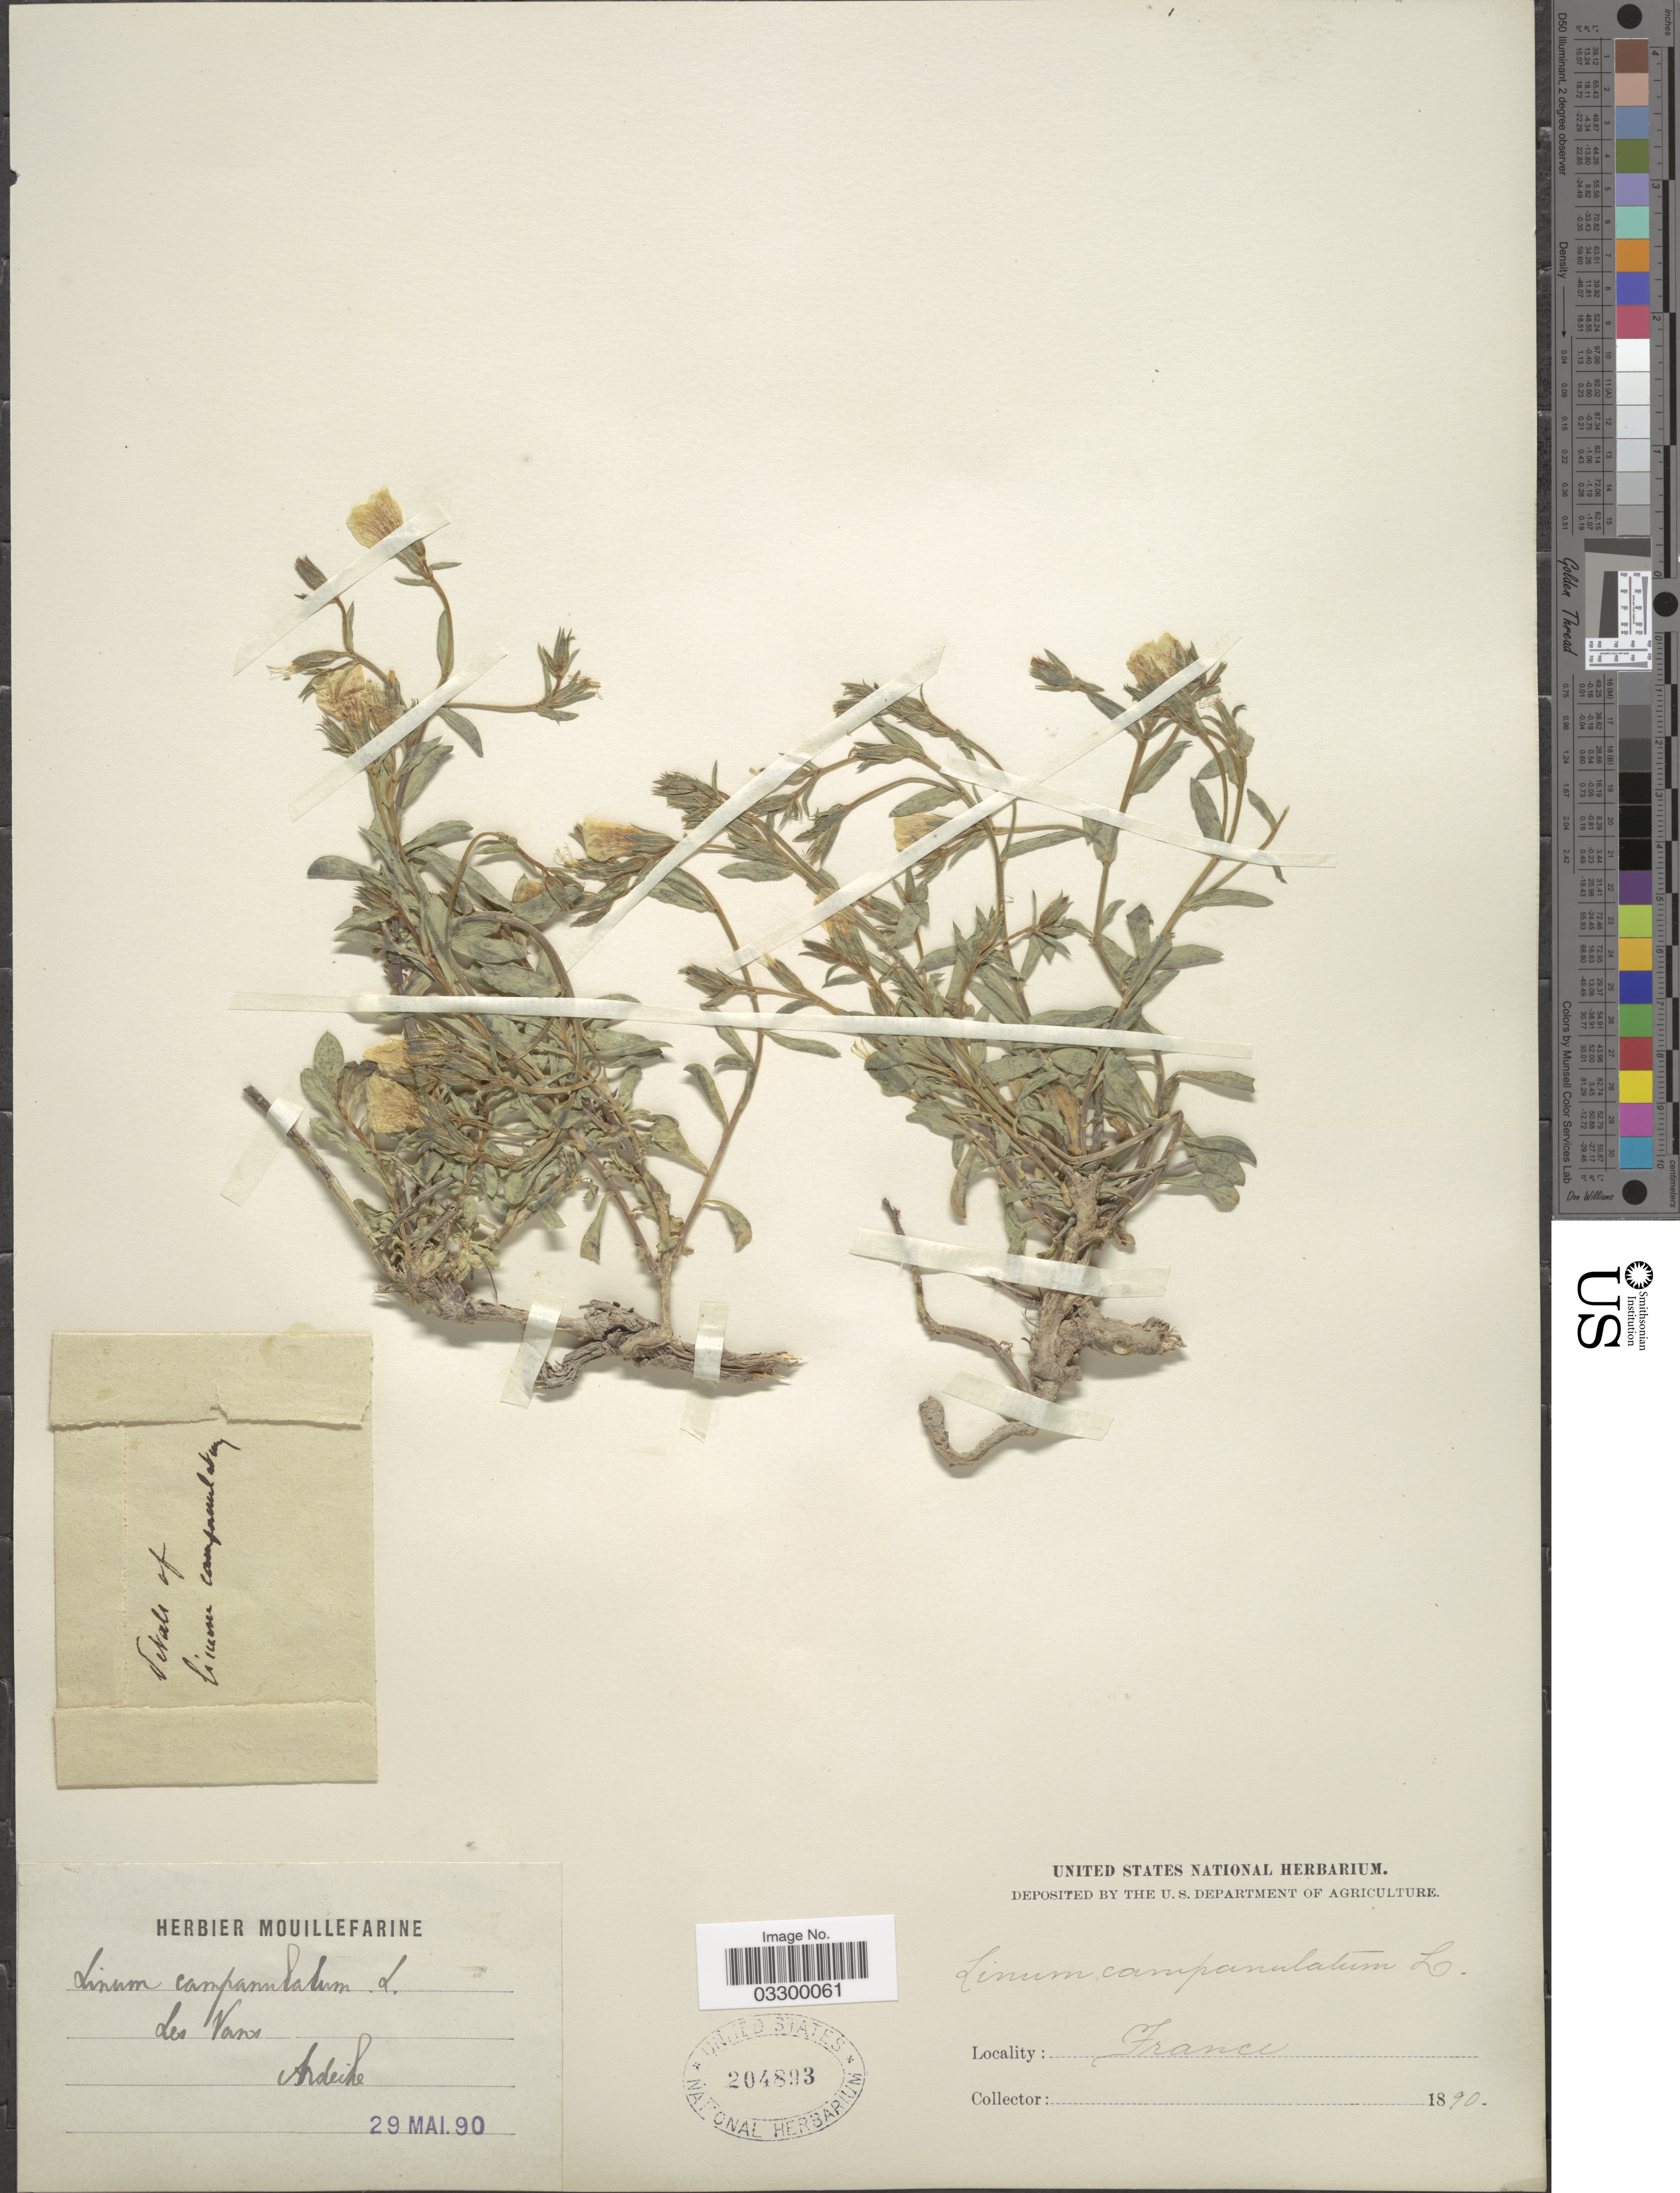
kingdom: Plantae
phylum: Tracheophyta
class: Magnoliopsida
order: Malpighiales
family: Linaceae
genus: Linum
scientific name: Linum campanulatum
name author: L.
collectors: ex herb. Mouillefarine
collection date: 1890-05-29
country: France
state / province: Auvergne-Rhône-Alpes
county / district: Ardèche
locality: Des Vans, Ardeche.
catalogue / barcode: US 204893